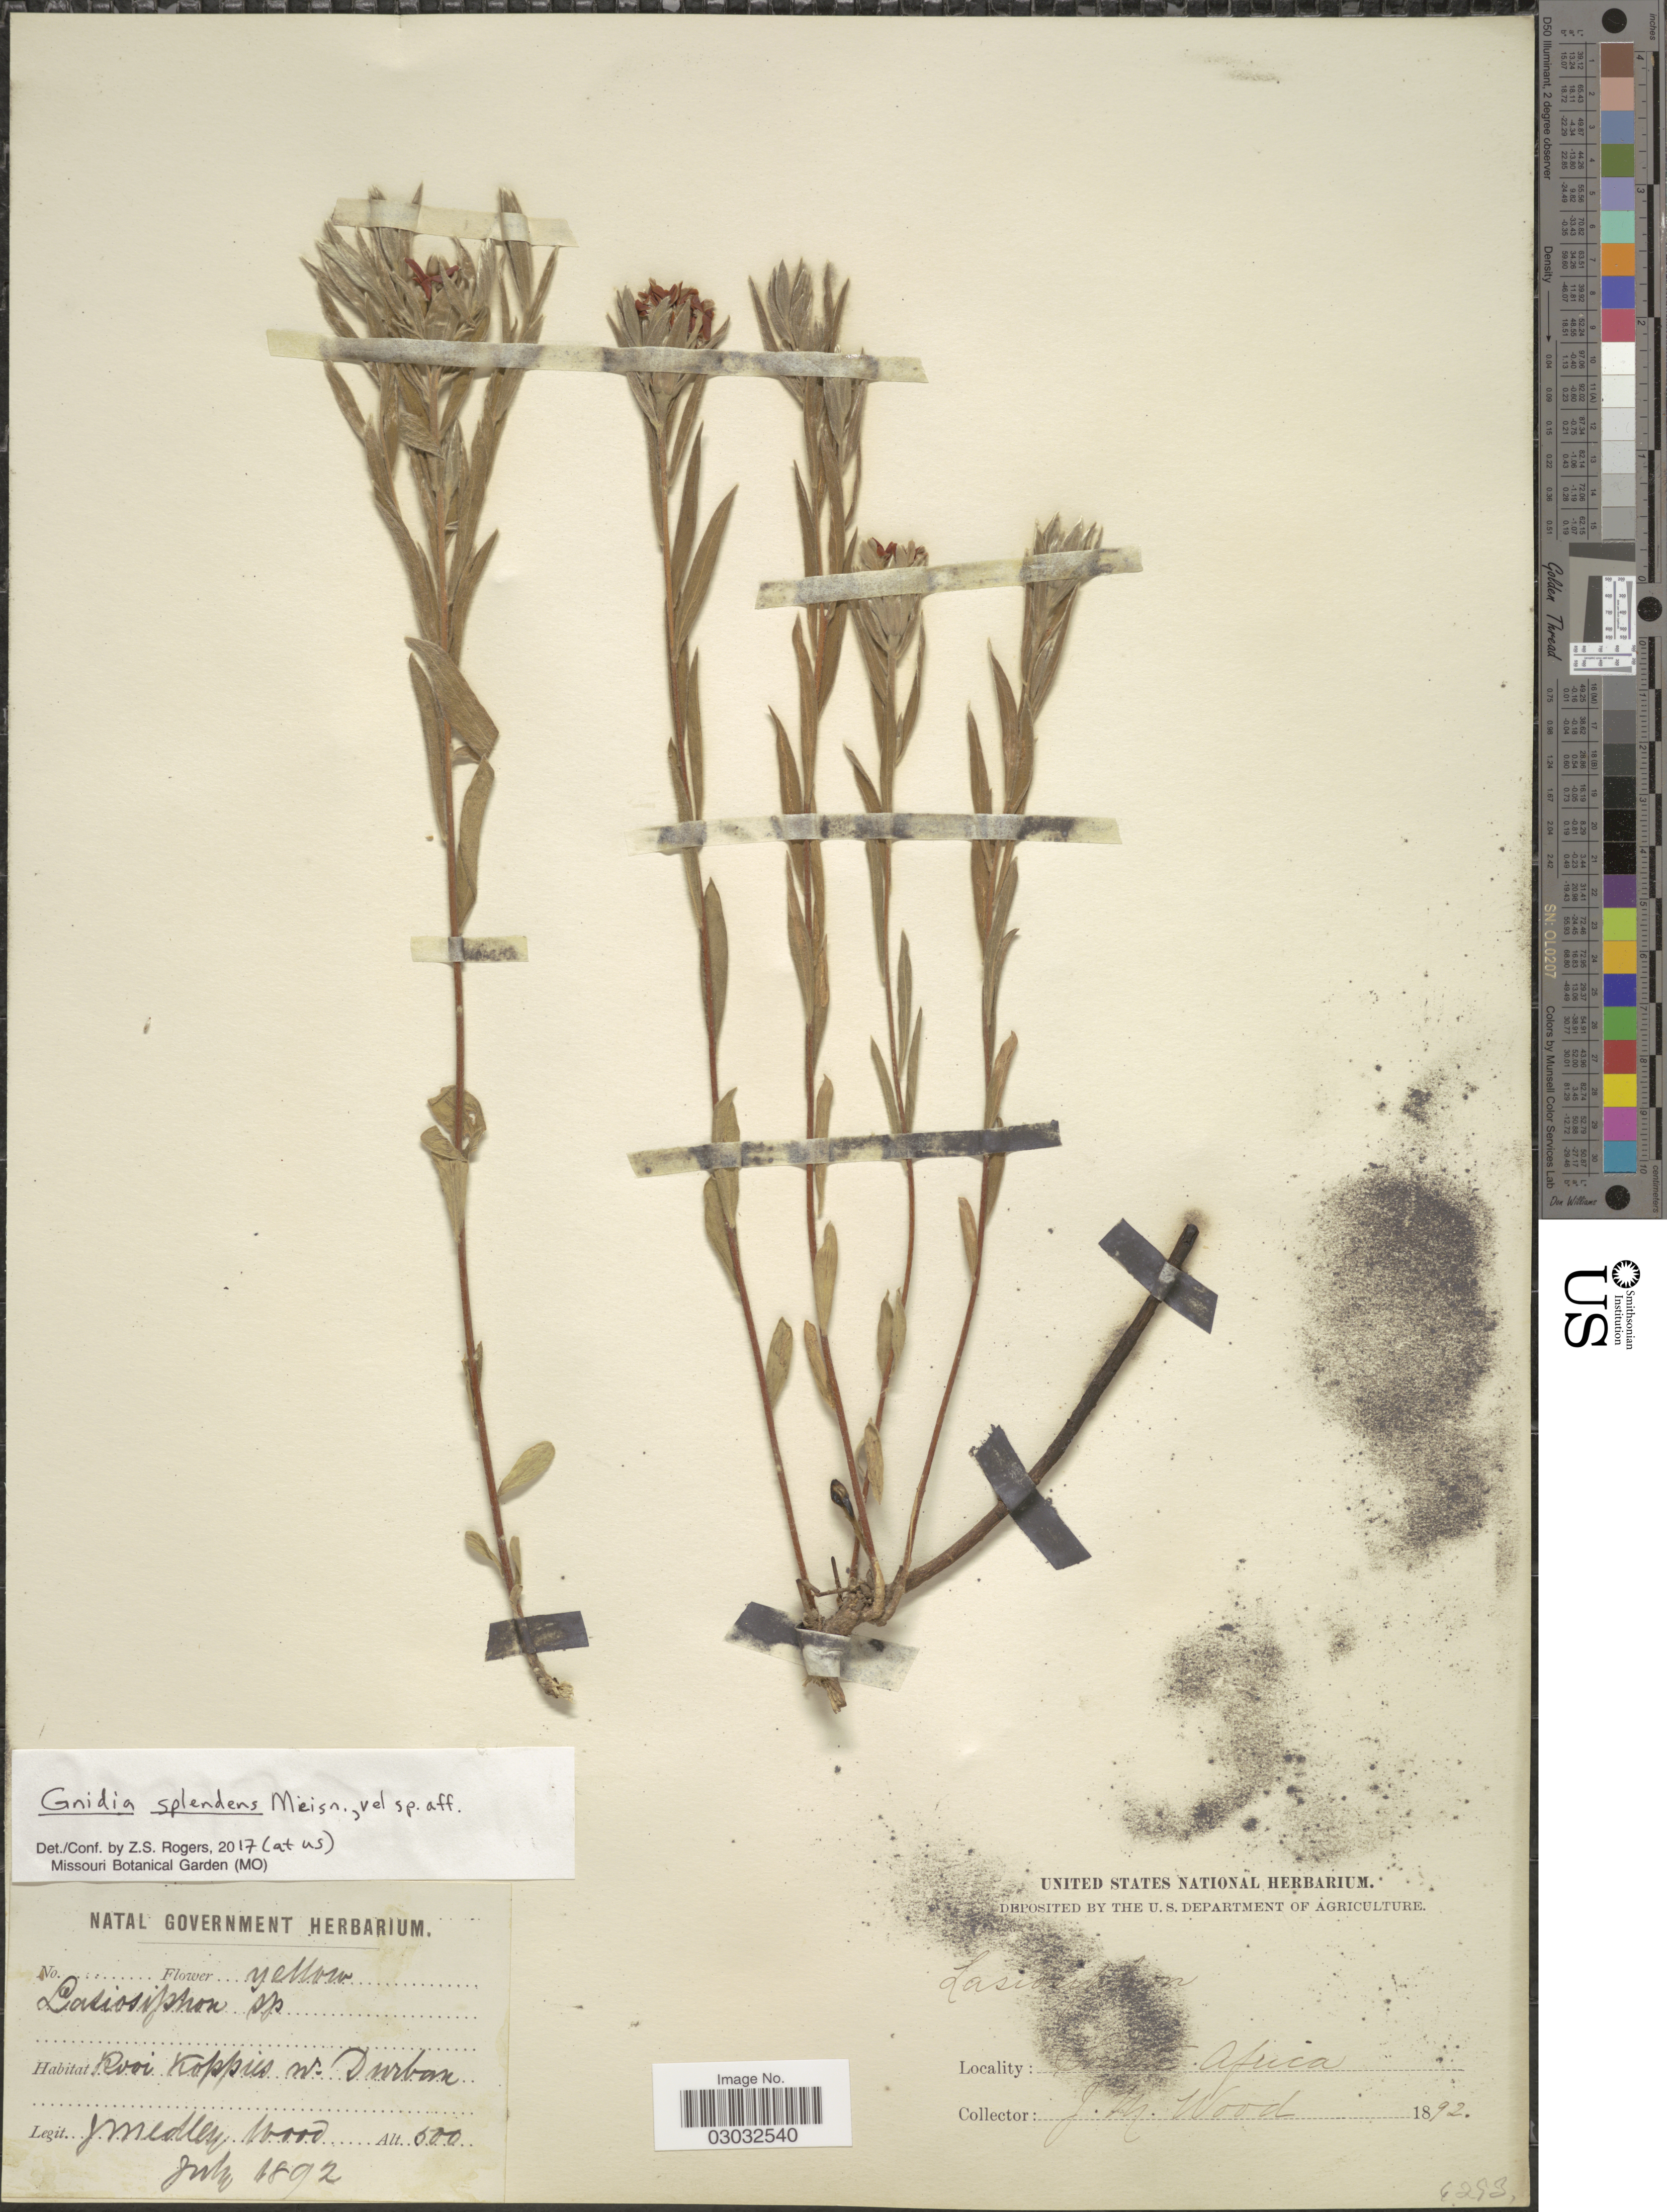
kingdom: Plantae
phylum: Tracheophyta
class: Magnoliopsida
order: Malvales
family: Thymelaeaceae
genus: Lasiosiphon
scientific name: Lasiosiphon splendens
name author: (Meisn.) Endl.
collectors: J. M. Wood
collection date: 1892-07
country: South Africa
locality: Rooi Koppies nr. Durban.